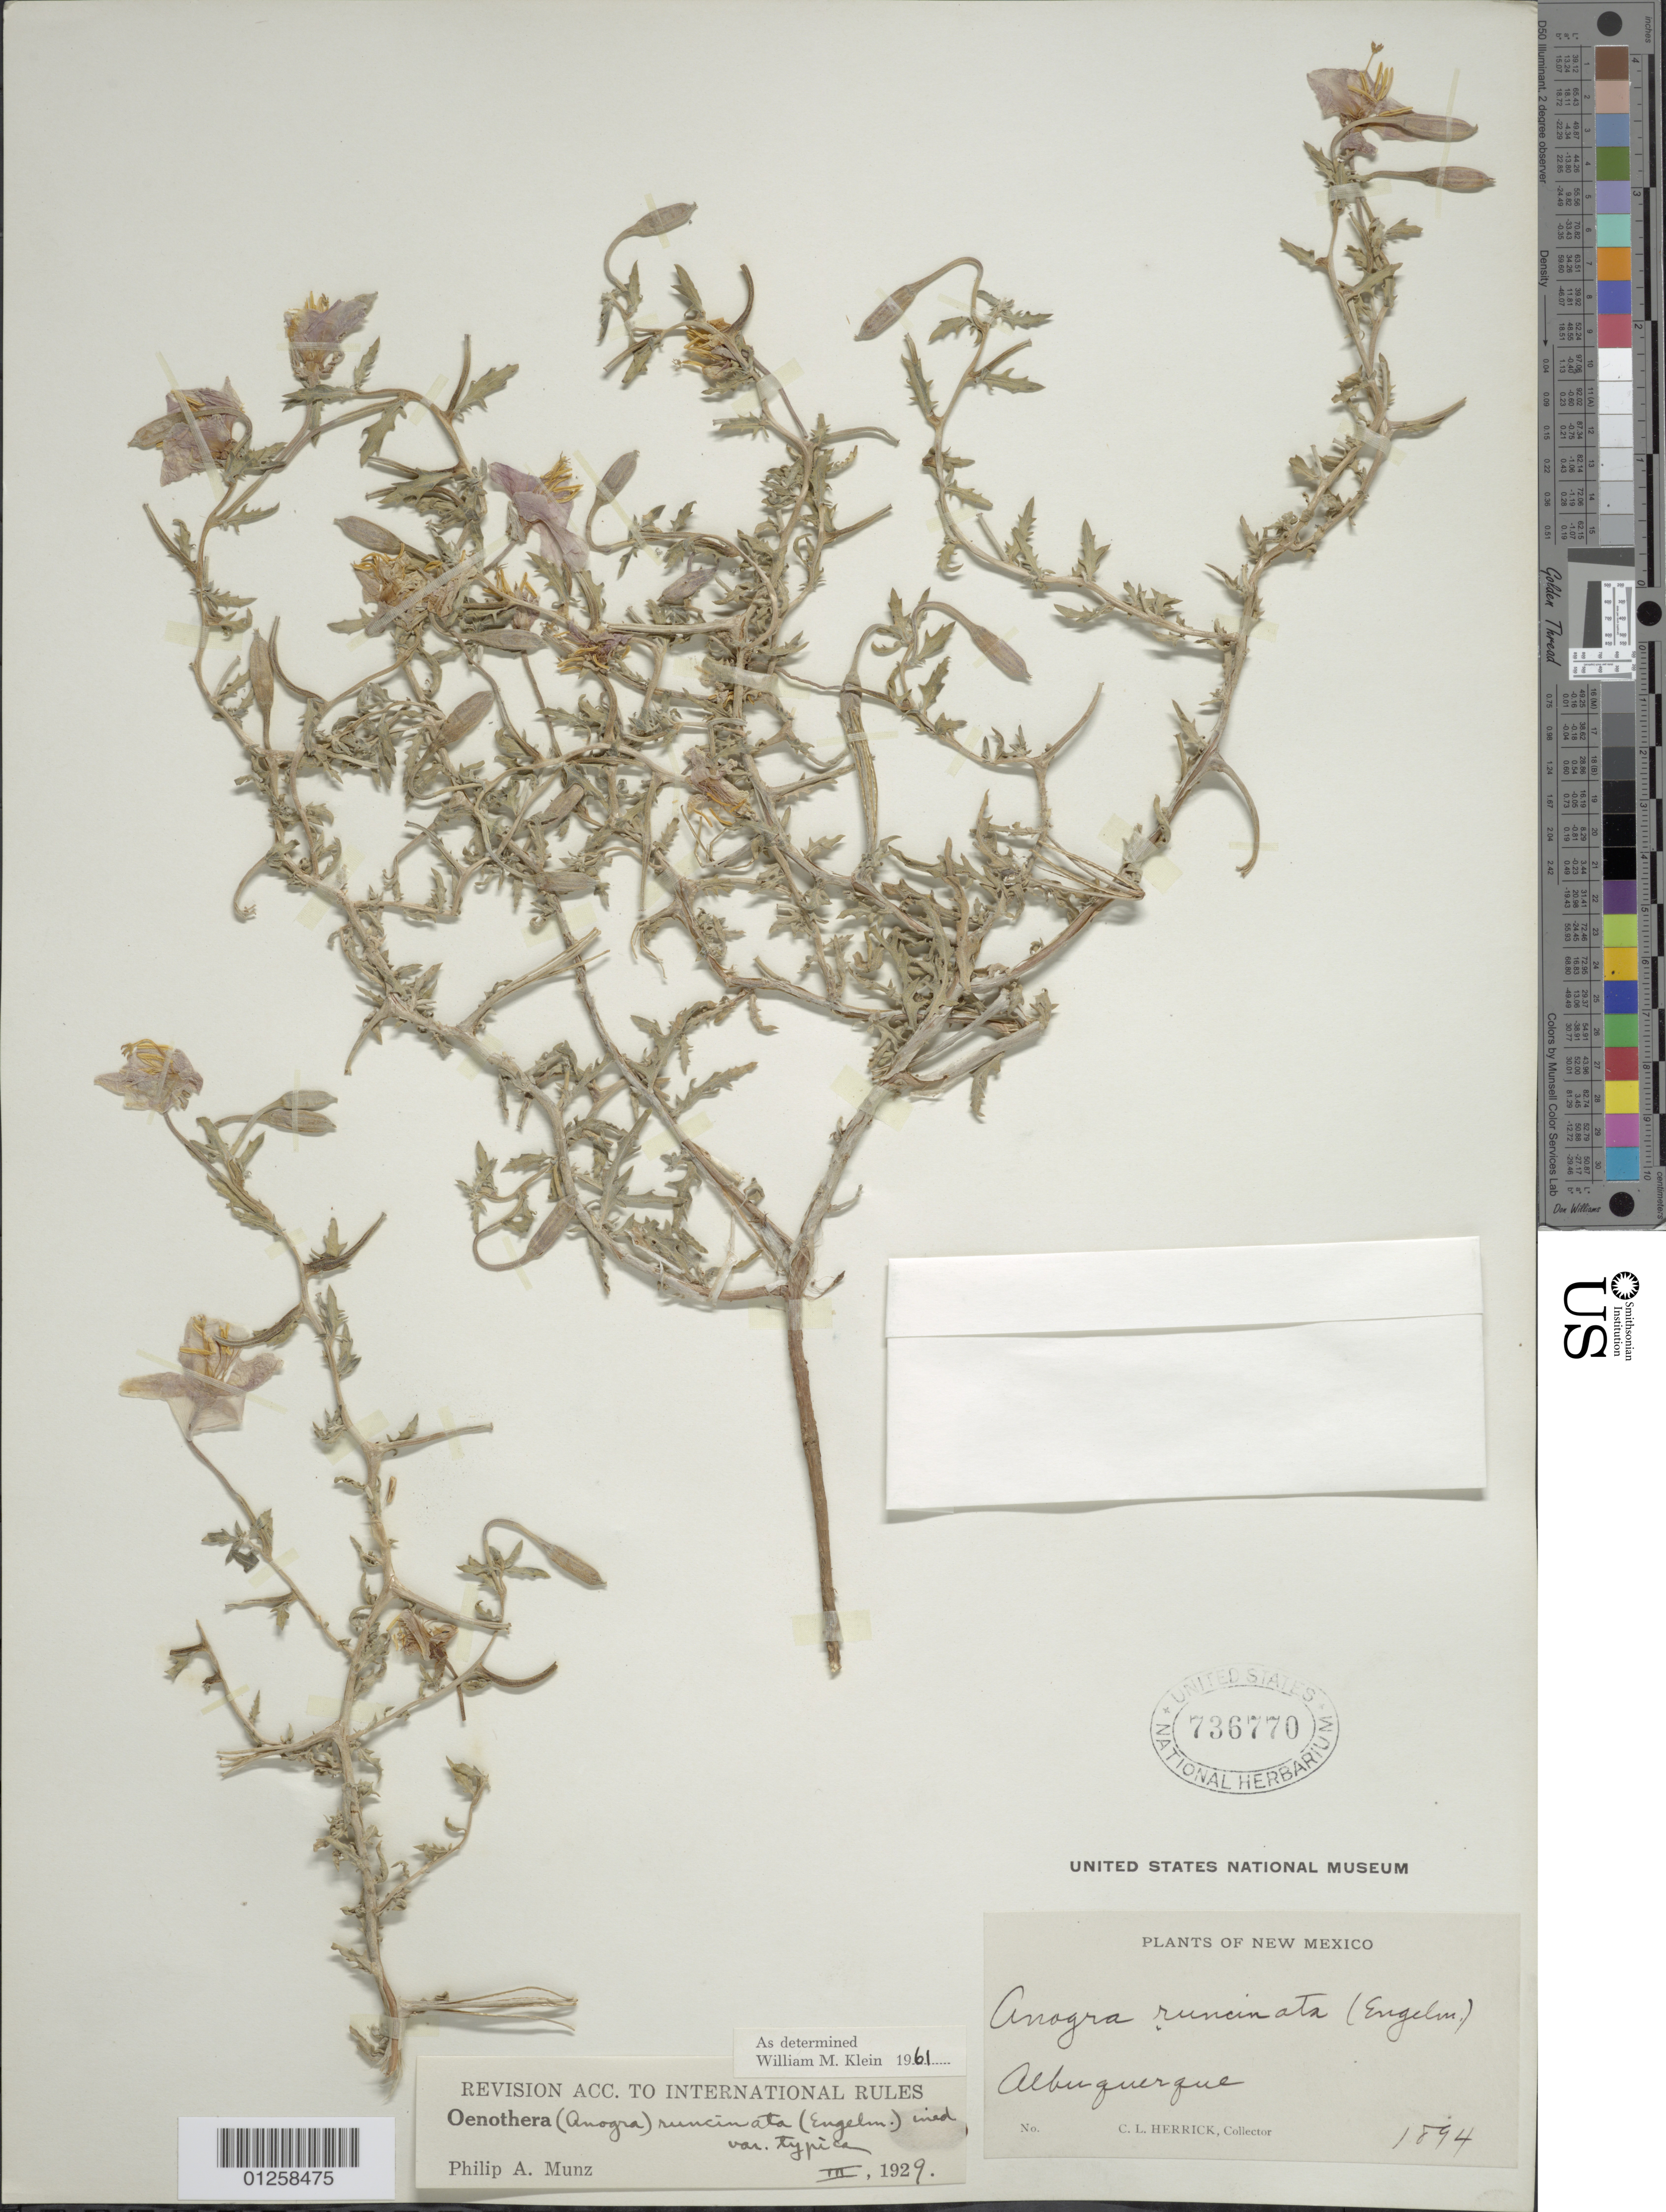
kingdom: Plantae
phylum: Tracheophyta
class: Magnoliopsida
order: Myrtales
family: Onagraceae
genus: Oenothera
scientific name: Oenothera pallida subsp. runcinata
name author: (Engelm.) Munz & W.M. Klein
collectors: C. Herrick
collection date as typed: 1894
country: United States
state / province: New Mexico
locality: Albuquerque.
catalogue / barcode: US 736770